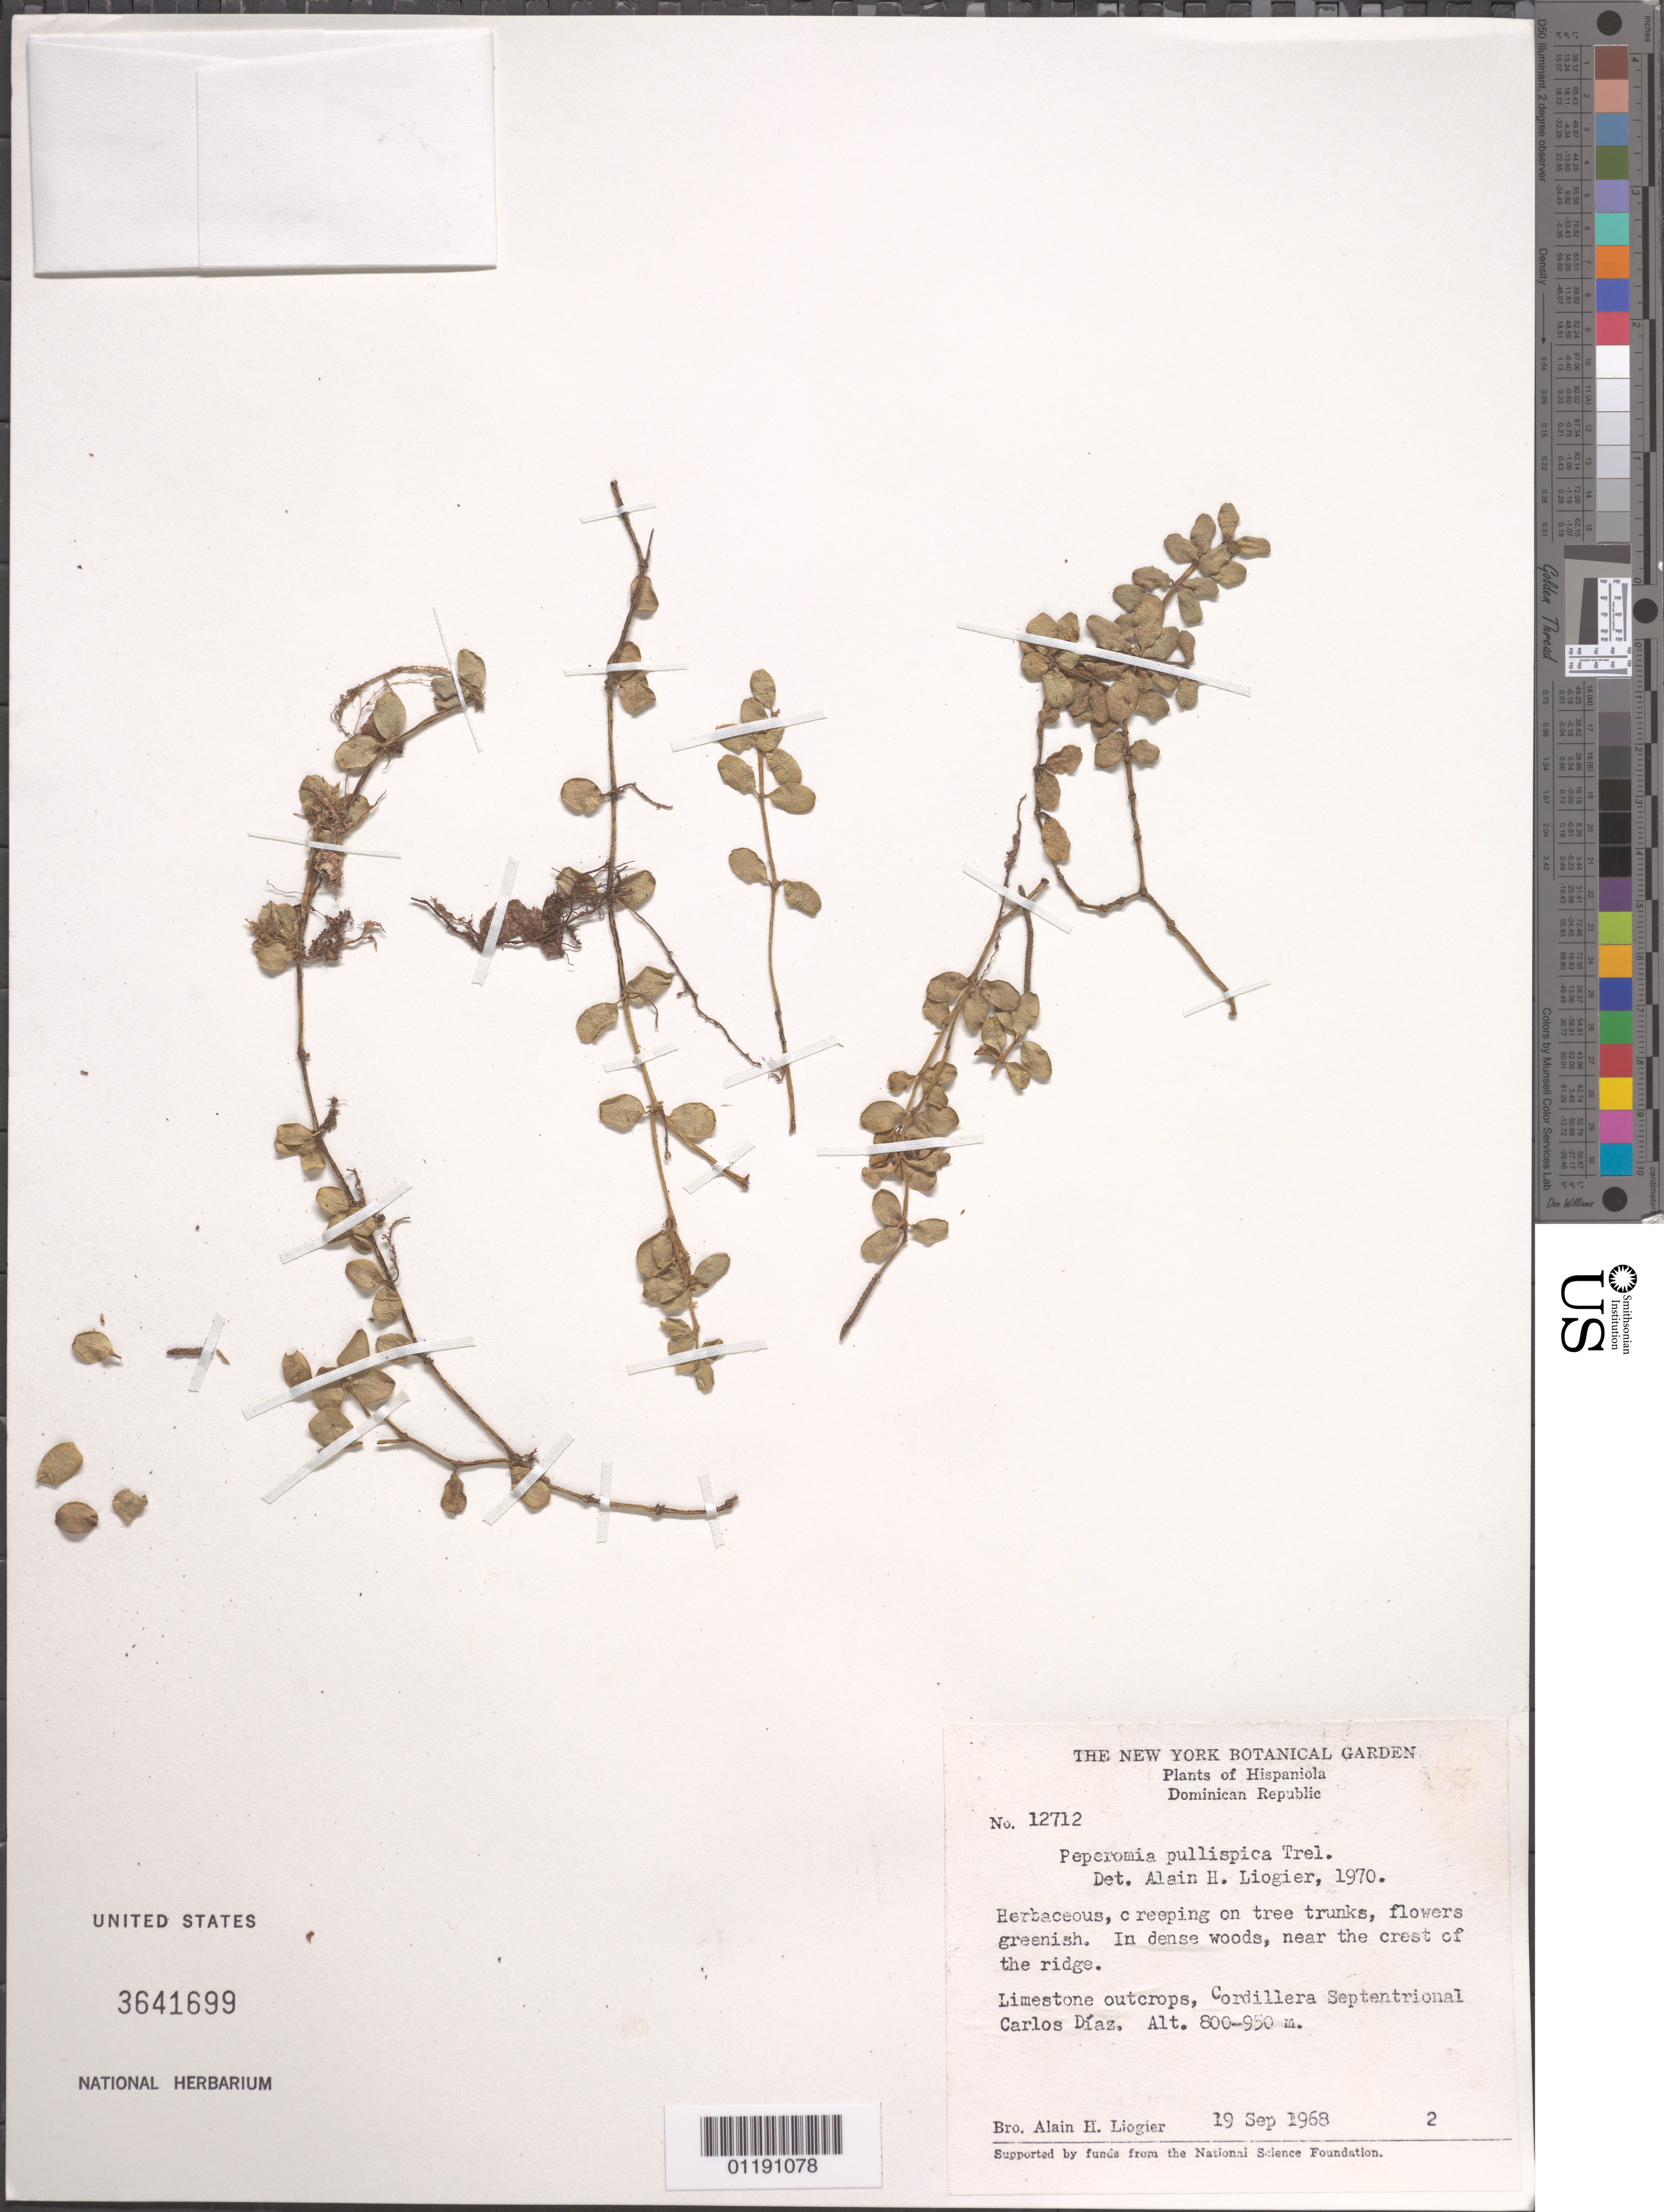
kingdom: Plantae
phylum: Tracheophyta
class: Magnoliopsida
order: Piperales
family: Piperaceae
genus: Peperomia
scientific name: Peperomia pullispica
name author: Trel.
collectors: A. H. Liogier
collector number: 12712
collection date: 1968-09-19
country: Dominican Republic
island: Hispaniola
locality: Cordillera Septentional, Carlos Díaz.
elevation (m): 800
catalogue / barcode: US 3641699